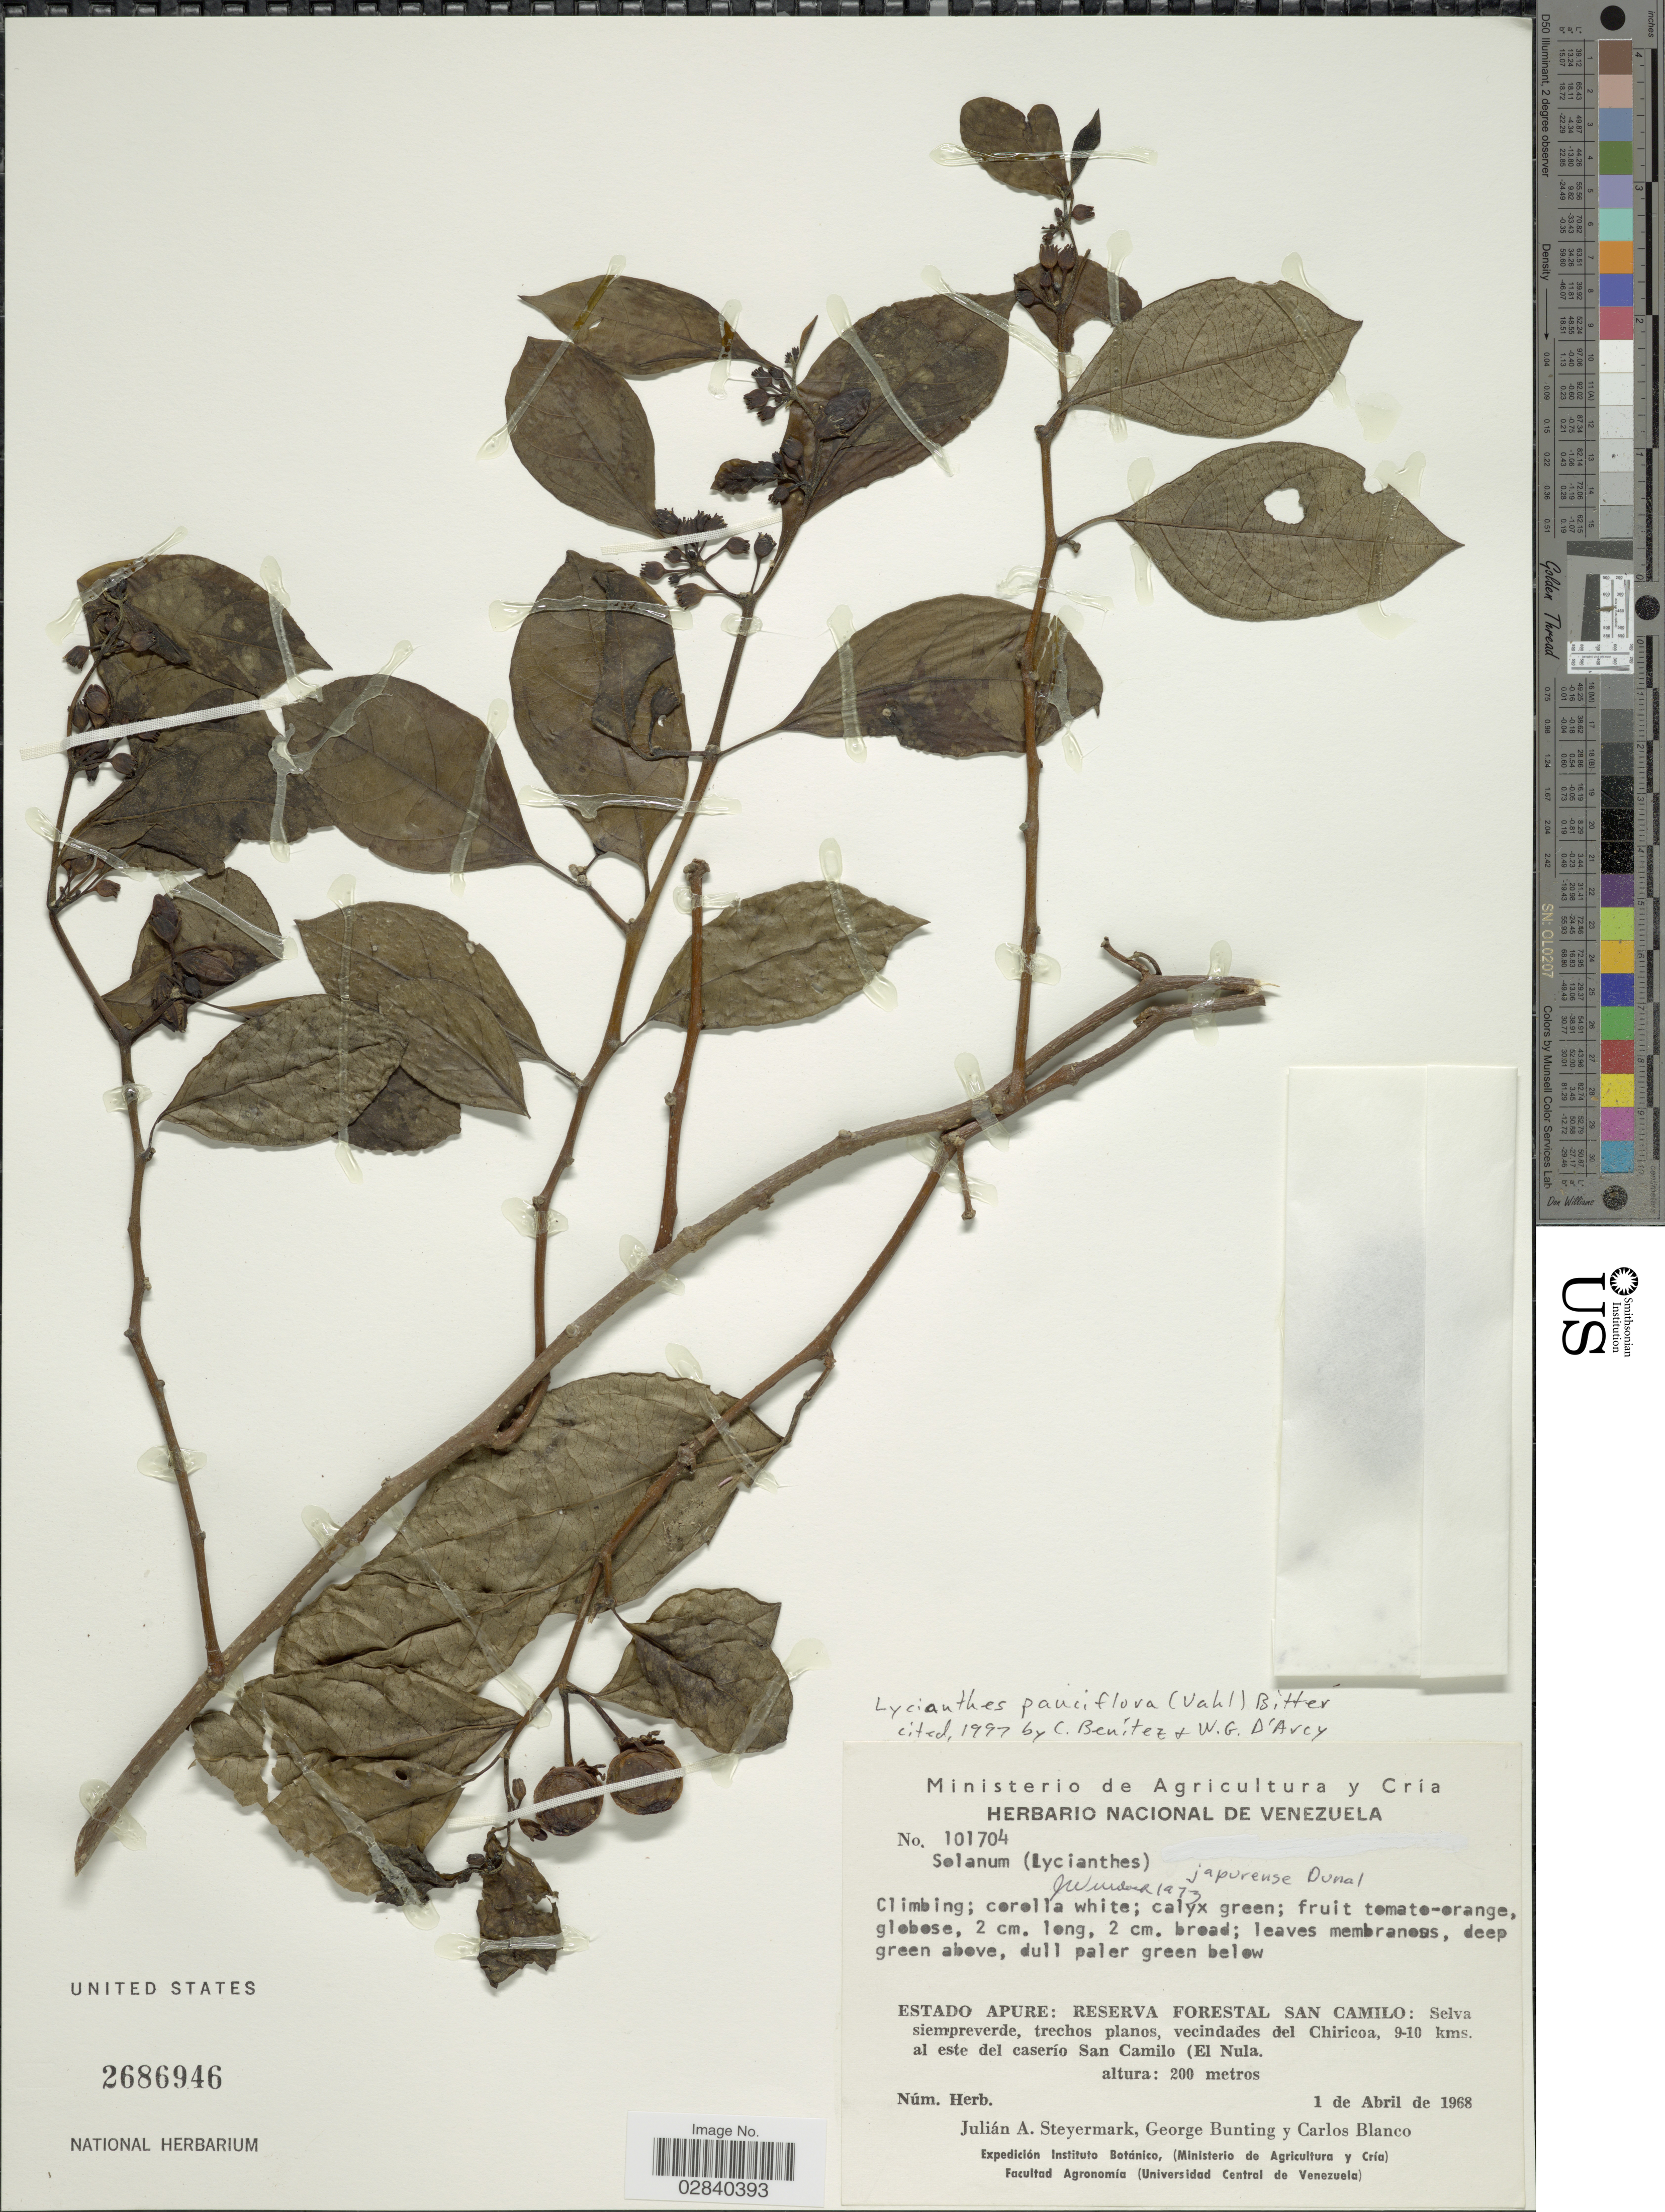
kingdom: Plantae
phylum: Tracheophyta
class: Magnoliopsida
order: Solanales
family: Solanaceae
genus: Lycianthes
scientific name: Lycianthes pauciflora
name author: (Vahl) Bitter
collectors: J. Steyermark, G. S. Bunting & C. Blanco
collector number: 101704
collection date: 1968-04-01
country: Venezuela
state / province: Apure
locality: Estado Apure: Reserva Forestal San Camilo: Selva siempreverde, trechos planos, vecindades del Chiricoa, 9-10 kms. al este del caserío San Camilo (El Nula.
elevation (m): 200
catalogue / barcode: US 2686946